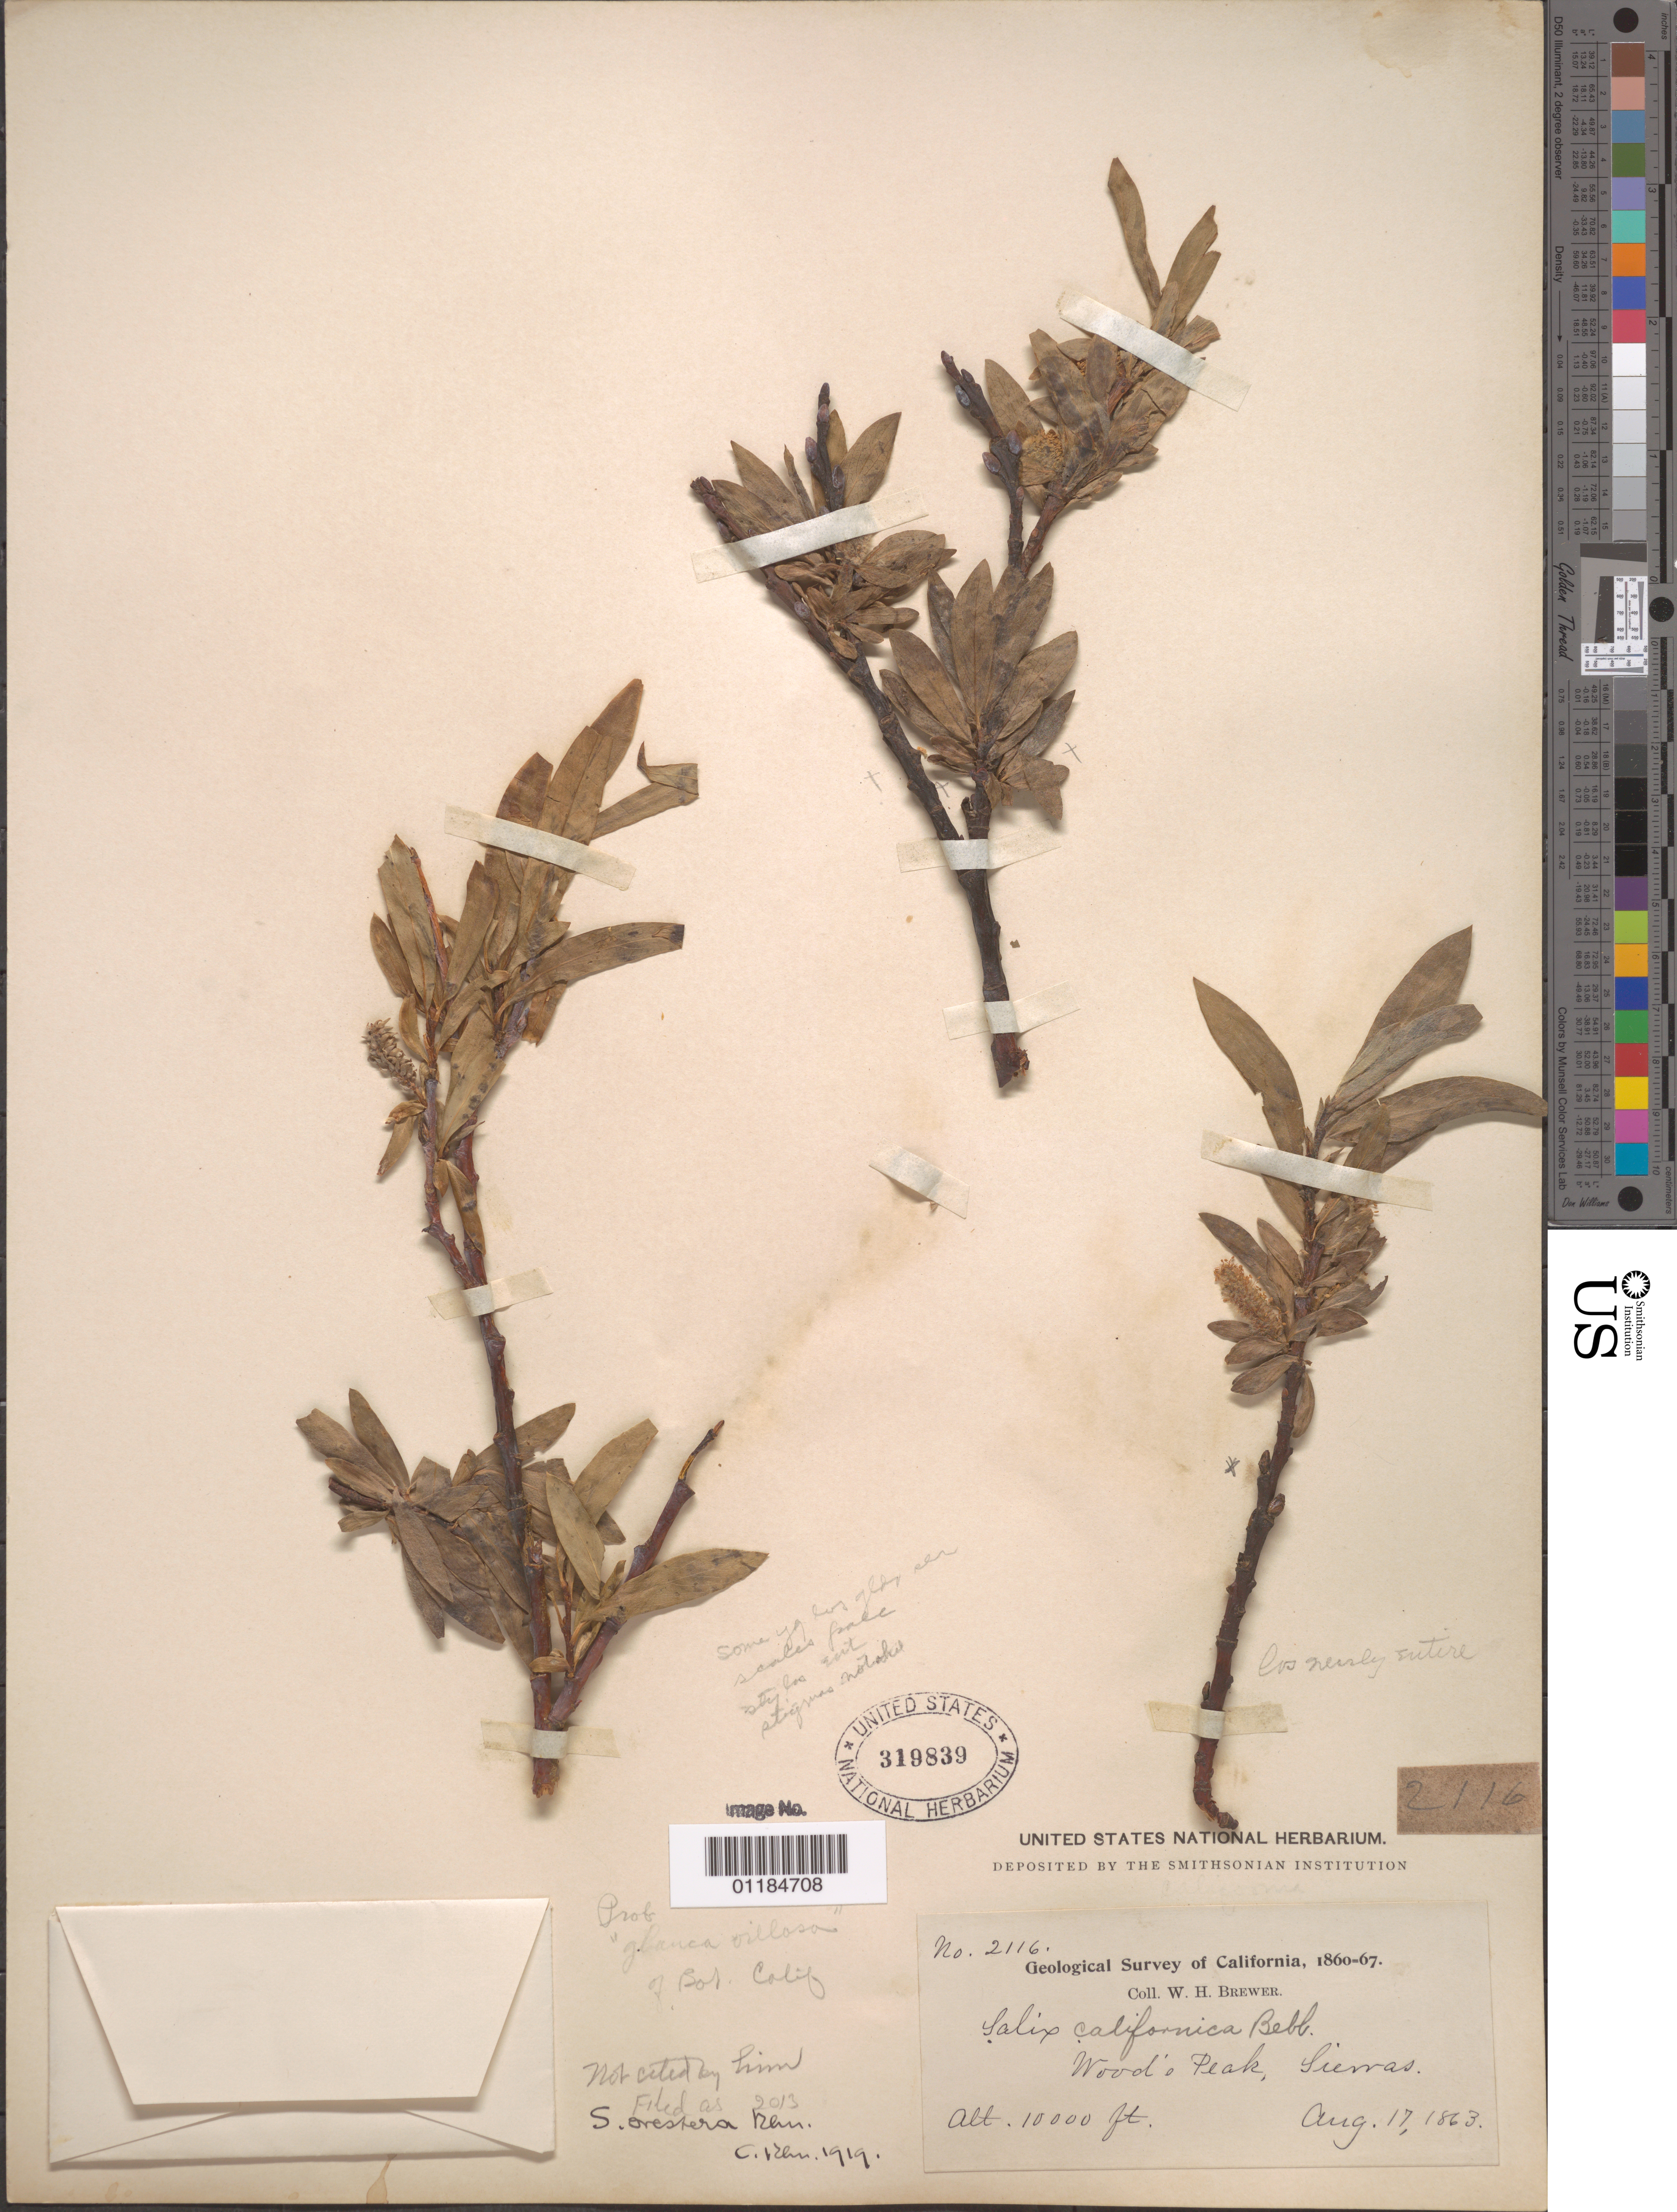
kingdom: Plantae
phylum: Tracheophyta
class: Magnoliopsida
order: Malpighiales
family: Salicaceae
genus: Salix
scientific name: Salix orestera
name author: C.K. Schneid.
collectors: W. H. Brewer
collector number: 2116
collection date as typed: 17 Aug 1863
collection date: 1863-08-17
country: United States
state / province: California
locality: Wood's Peak, Sierras.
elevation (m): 3048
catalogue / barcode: US 319839